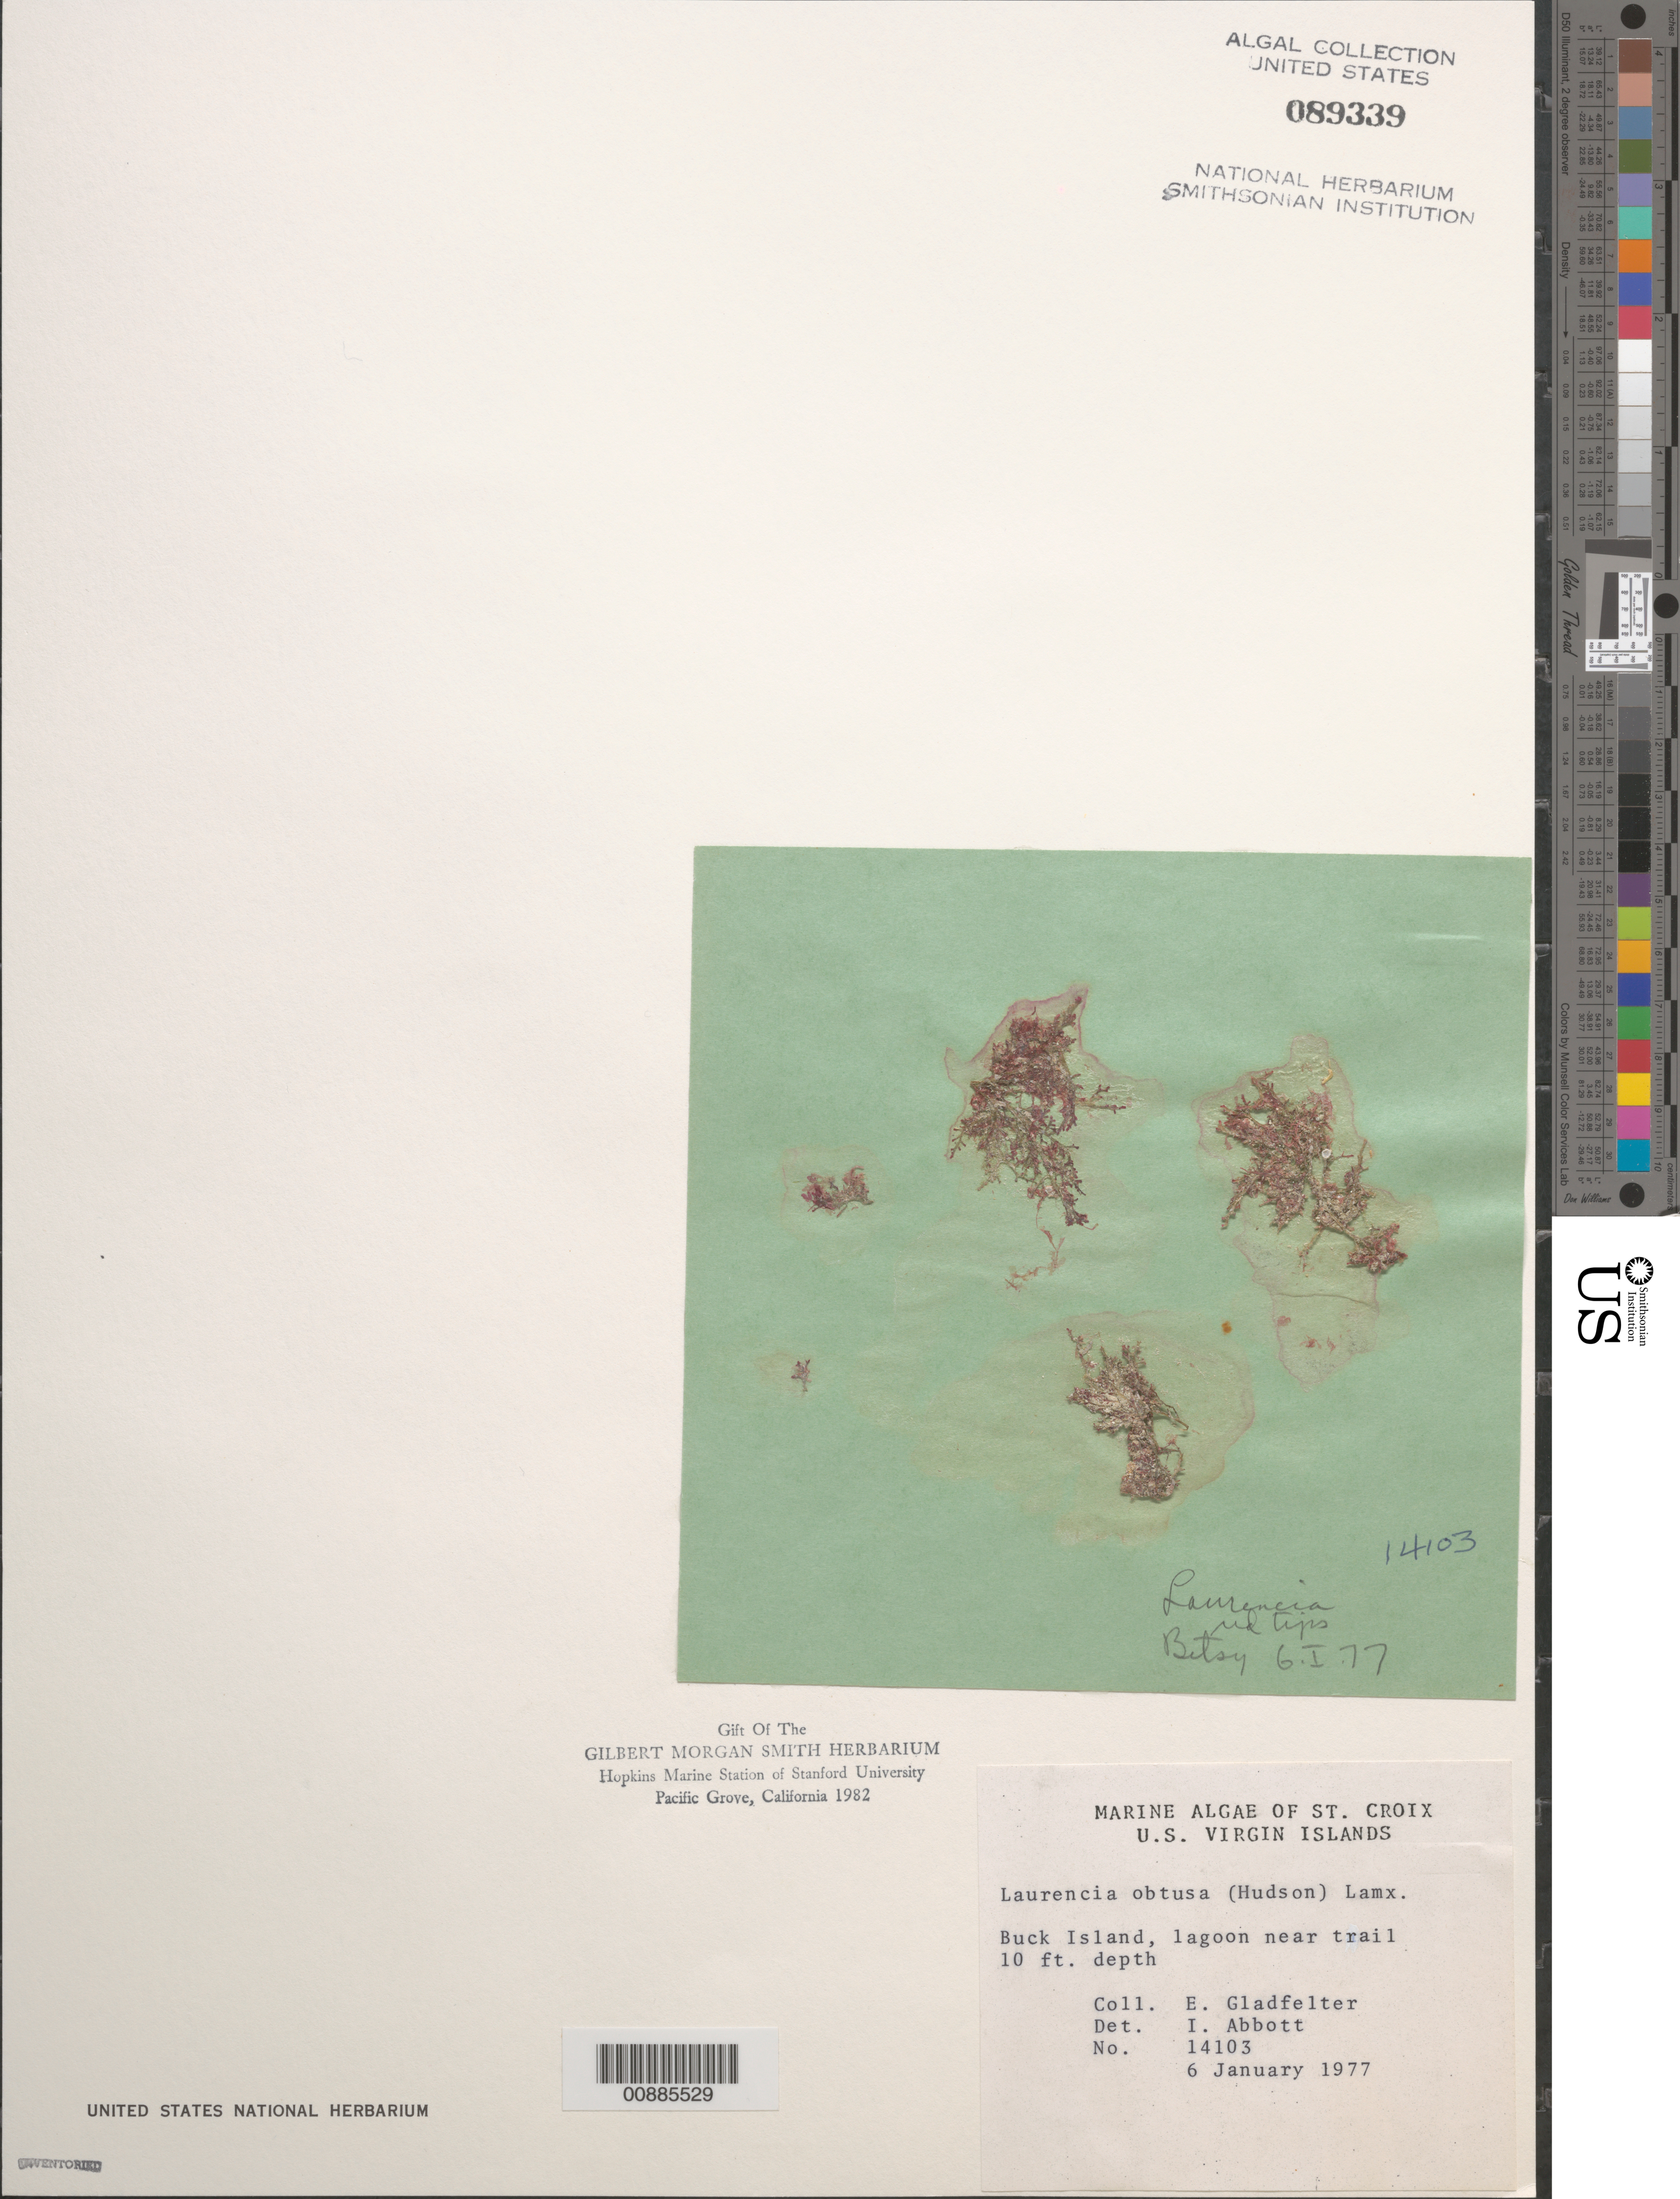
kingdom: Plantae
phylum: Rhodophyta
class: Florideophyceae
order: Ceramiales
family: Rhodomelaceae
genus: Laurencia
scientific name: Laurencia obtusa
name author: (Huds.) J.V.Lamouroux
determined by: Abbott, Isabella A.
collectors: E. Gladfelter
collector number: IAA 14103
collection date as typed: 06 Jan 1977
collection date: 1977-01-06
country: U.S. Virgin Islands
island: St. Croix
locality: Buck Island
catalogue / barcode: US 89339